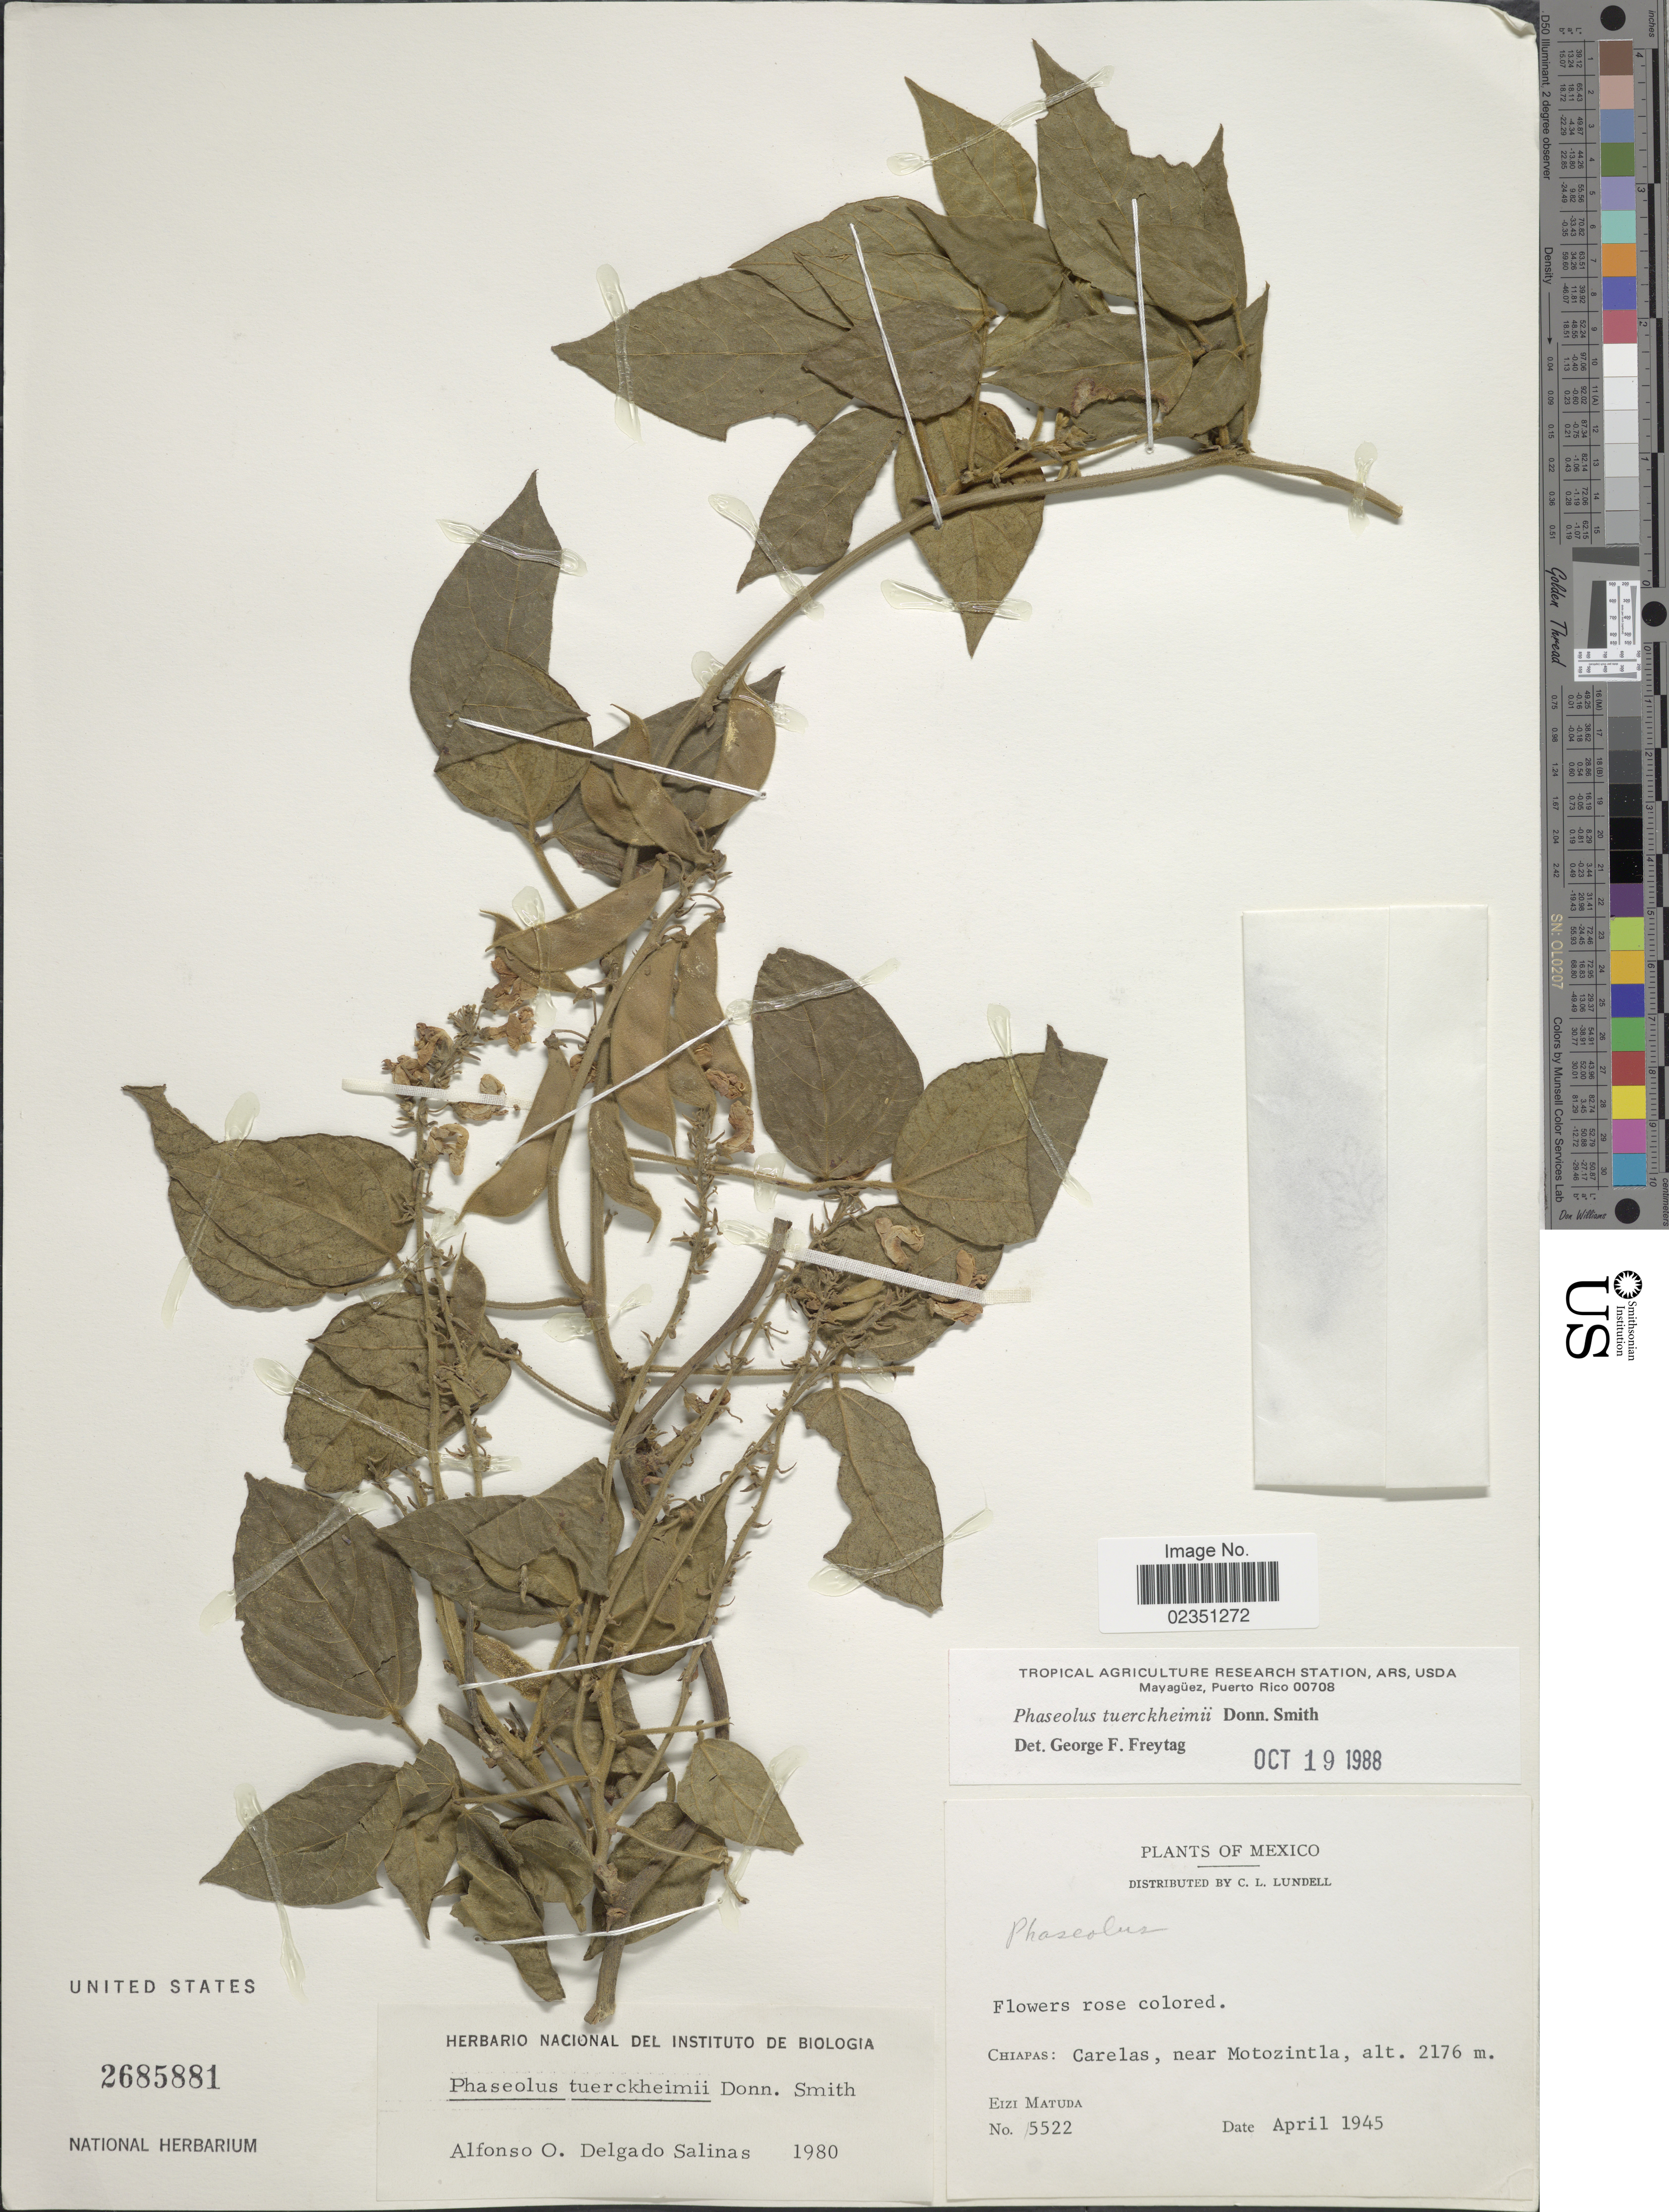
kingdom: Plantae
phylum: Tracheophyta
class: Magnoliopsida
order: Fabales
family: Fabaceae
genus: Phaseolus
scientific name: Phaseolus tuerckheimii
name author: Donn. Sm.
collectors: E. Matuda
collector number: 5522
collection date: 1945-04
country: Mexico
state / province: Chiapas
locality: Carelas, near Motozintla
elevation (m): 2176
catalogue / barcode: US 2685881